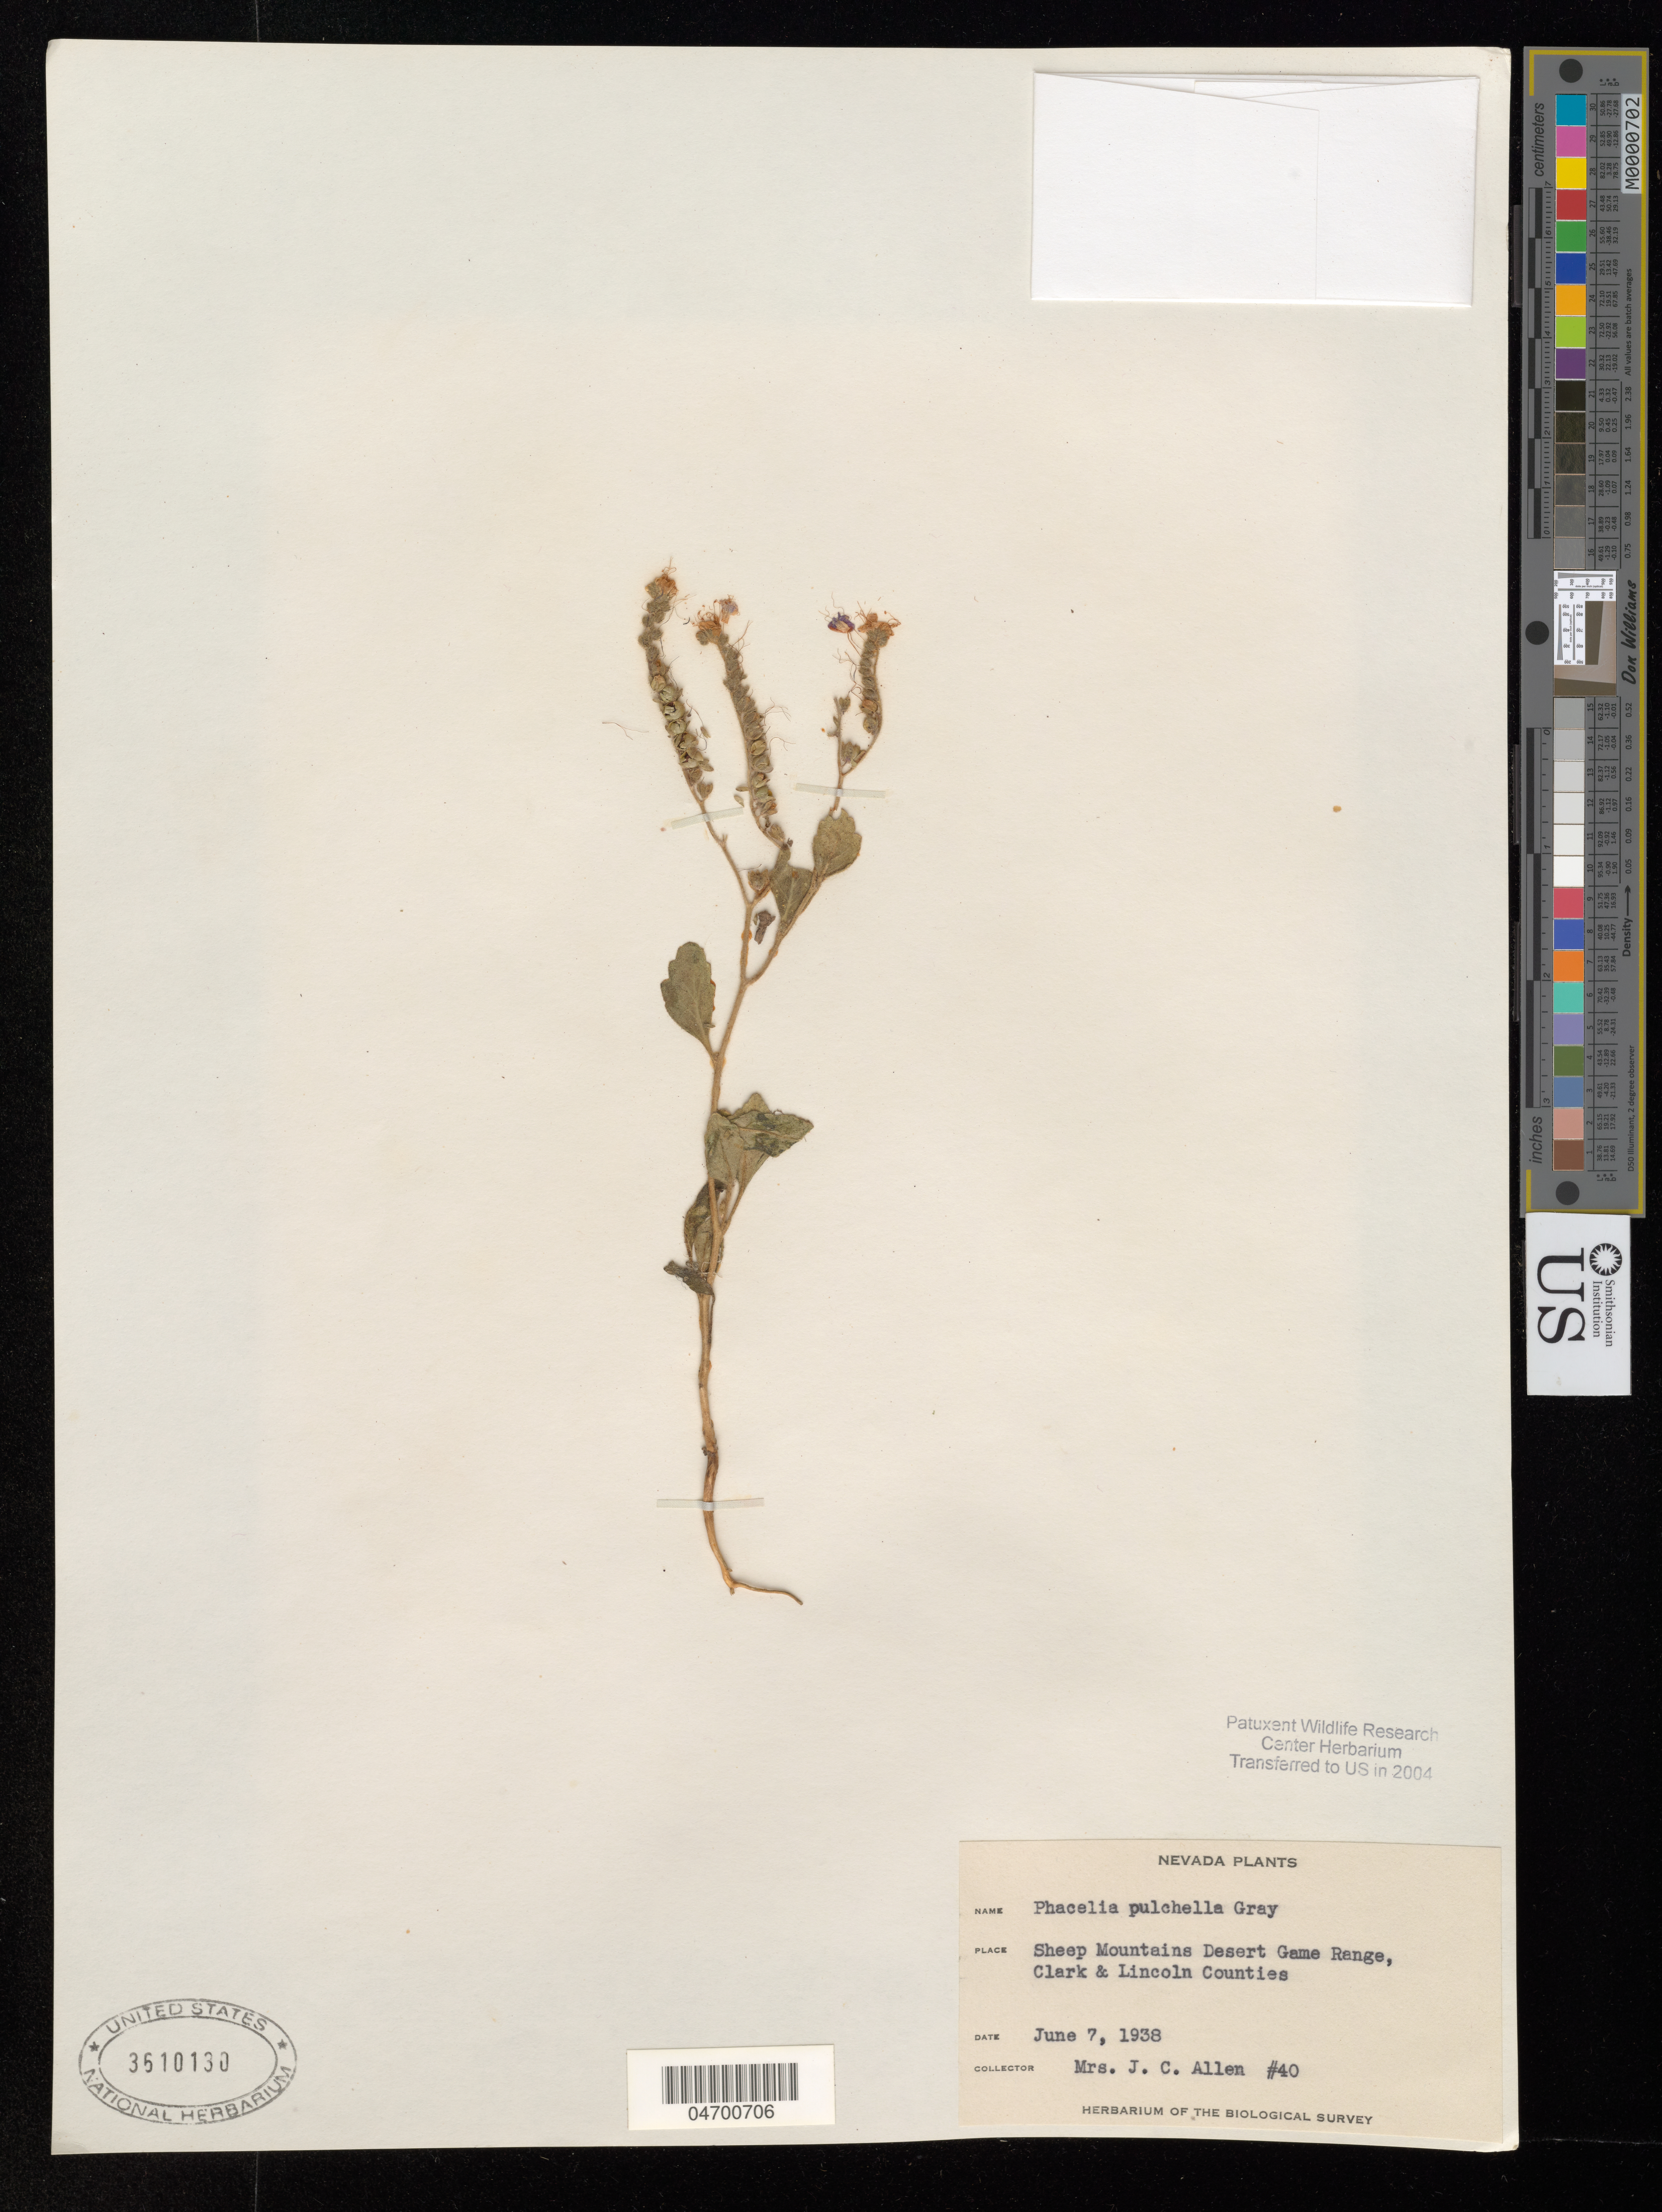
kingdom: Plantae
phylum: Tracheophyta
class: Magnoliopsida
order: Boraginales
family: Hydrophyllaceae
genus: Phacelia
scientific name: Phacelia pulchella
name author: A. Gray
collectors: Mrs. J. C. Allen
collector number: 40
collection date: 1938-06-07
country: United States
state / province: Nevada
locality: Sheep Mountains Desert Game Range, Clark & Lincoln Counties.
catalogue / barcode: US 3610130